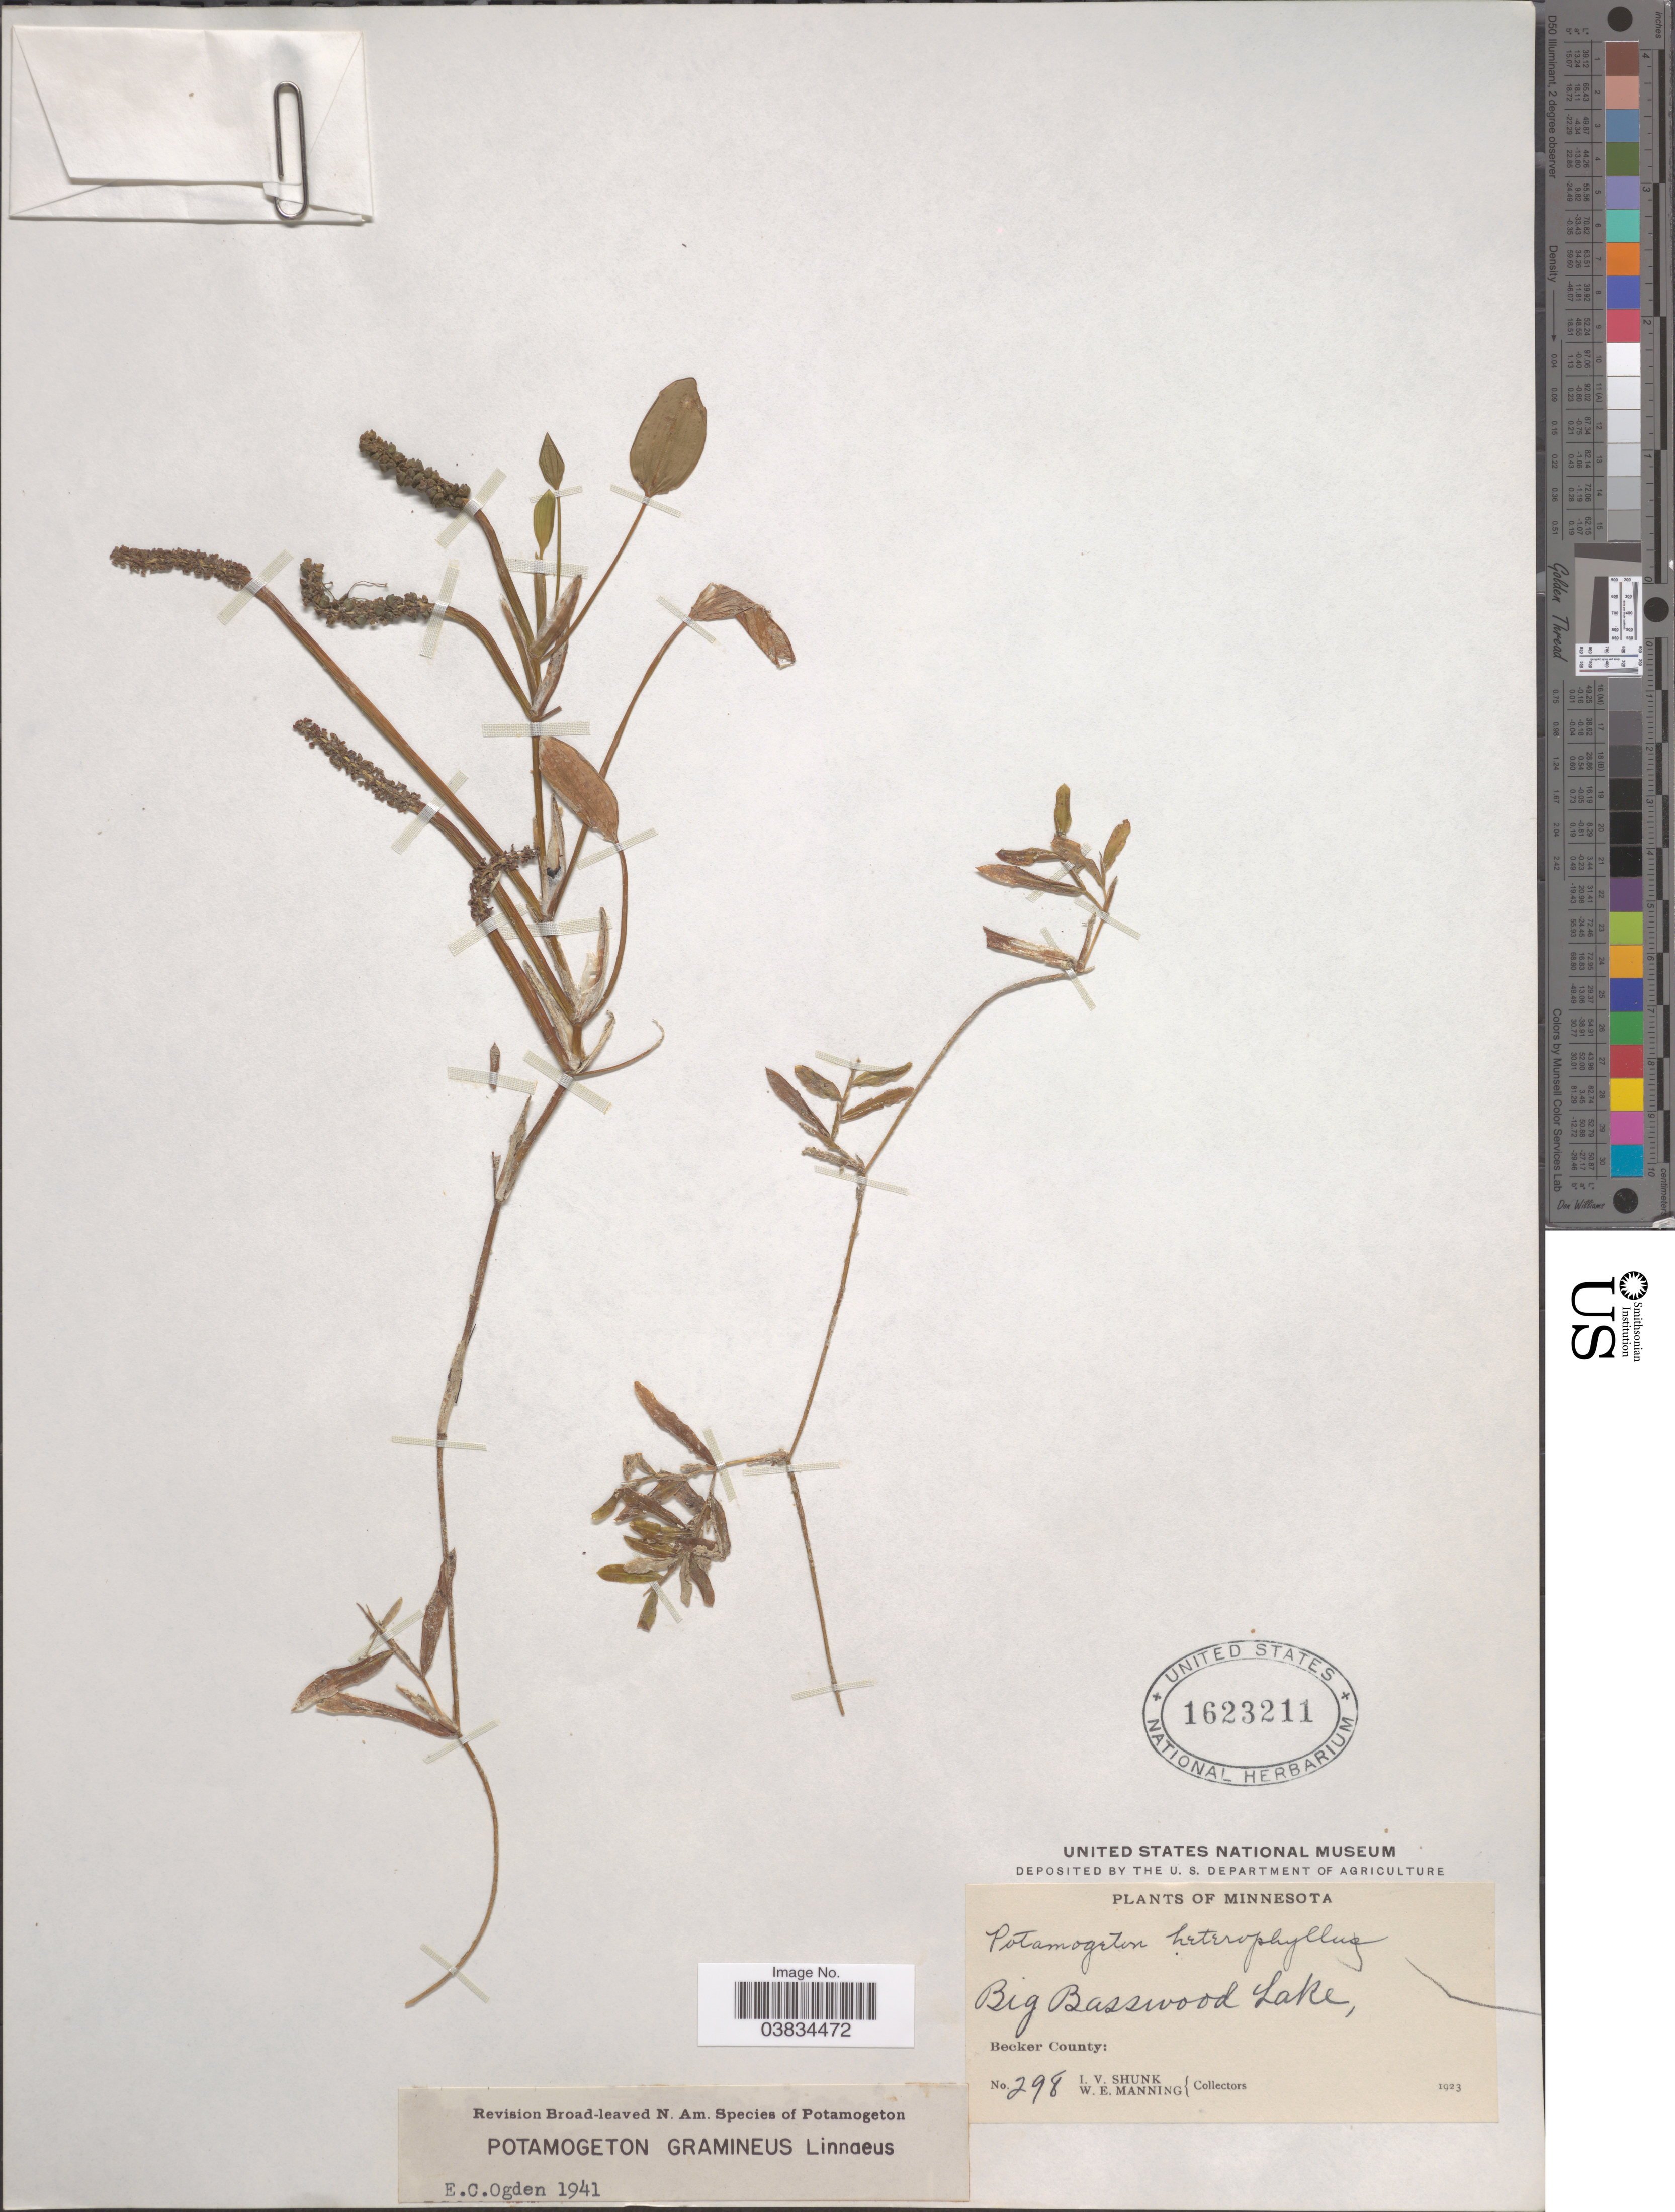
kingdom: Plantae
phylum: Tracheophyta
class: Liliopsida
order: Alismatales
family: Potamogetonaceae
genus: Potamogeton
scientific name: Potamogeton gramineus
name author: L.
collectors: I. Shunk & W. Manning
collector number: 298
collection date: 1923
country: United States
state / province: Minnesota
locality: Big Basswood Lake, Becker County.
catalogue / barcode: US 1623211